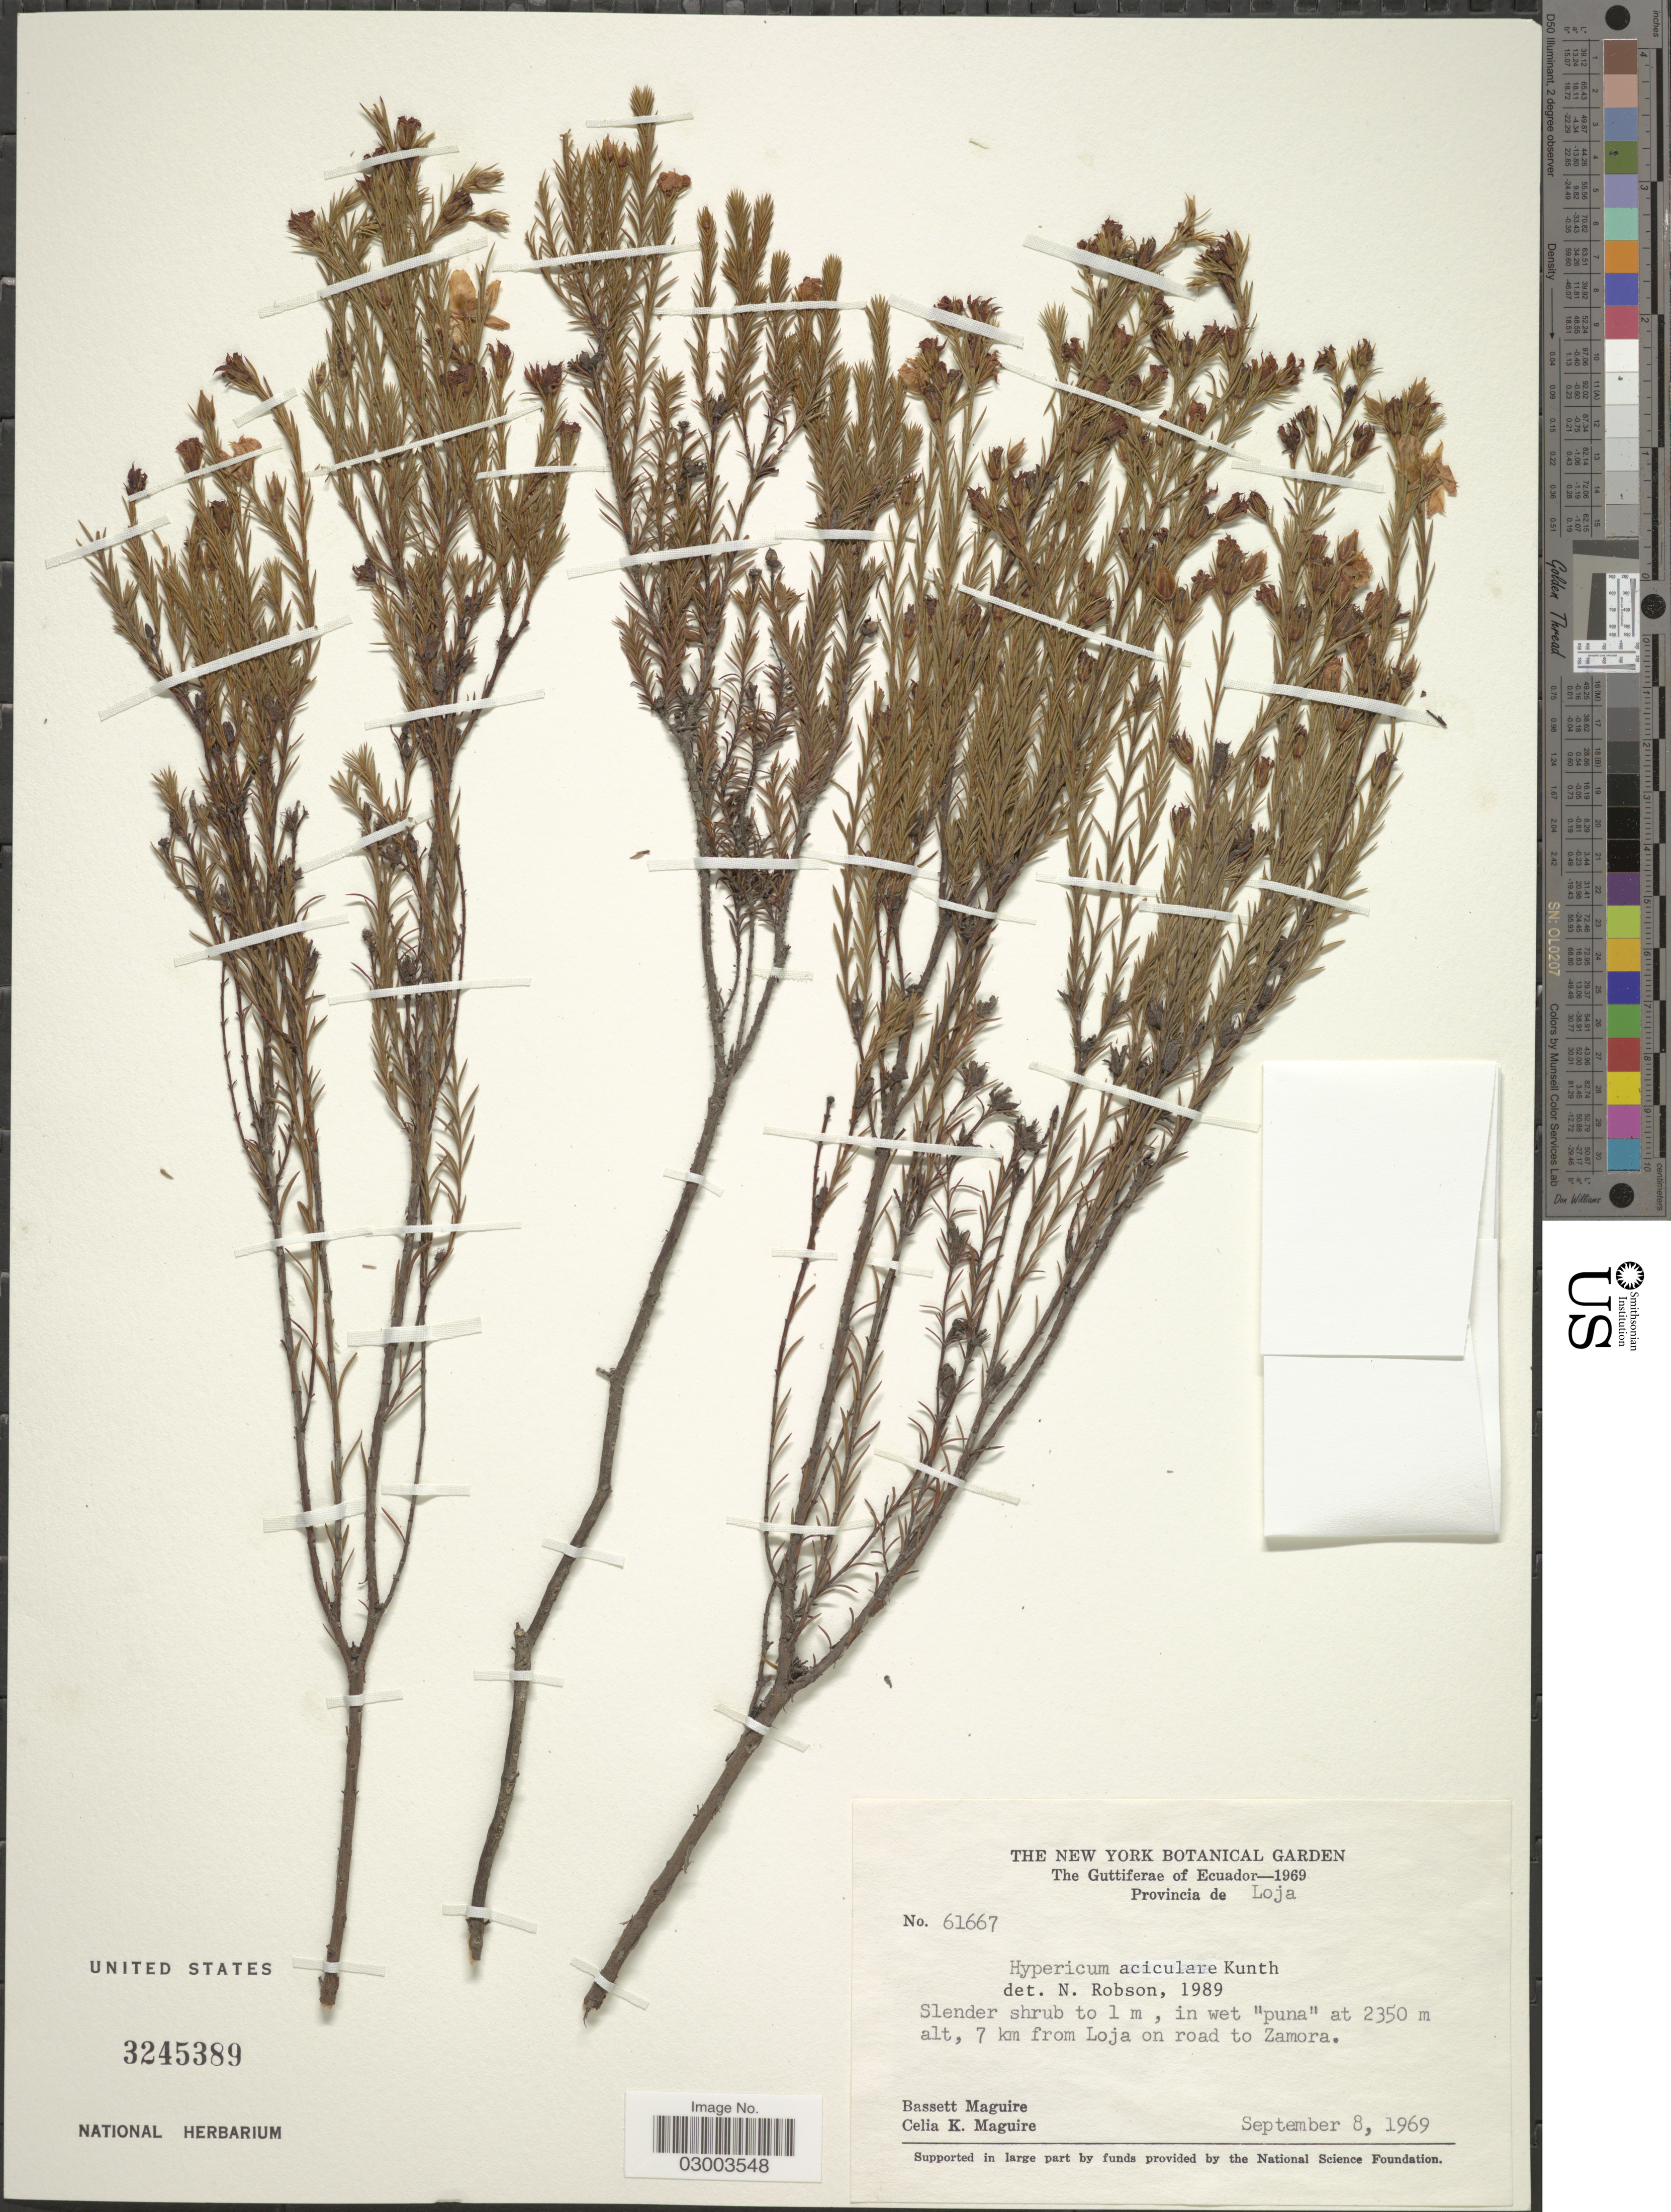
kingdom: Plantae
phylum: Tracheophyta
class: Magnoliopsida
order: Malpighiales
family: Hypericaceae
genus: Hypericum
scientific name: Hypericum aciculare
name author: Kunth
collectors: B. Maguire & C. K. Maguire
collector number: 61667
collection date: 1969-09-08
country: Ecuador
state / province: Loja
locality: The Guttiferae of Ecuador. 7 km from Loja on road to Zamora.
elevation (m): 2350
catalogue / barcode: US 3245389